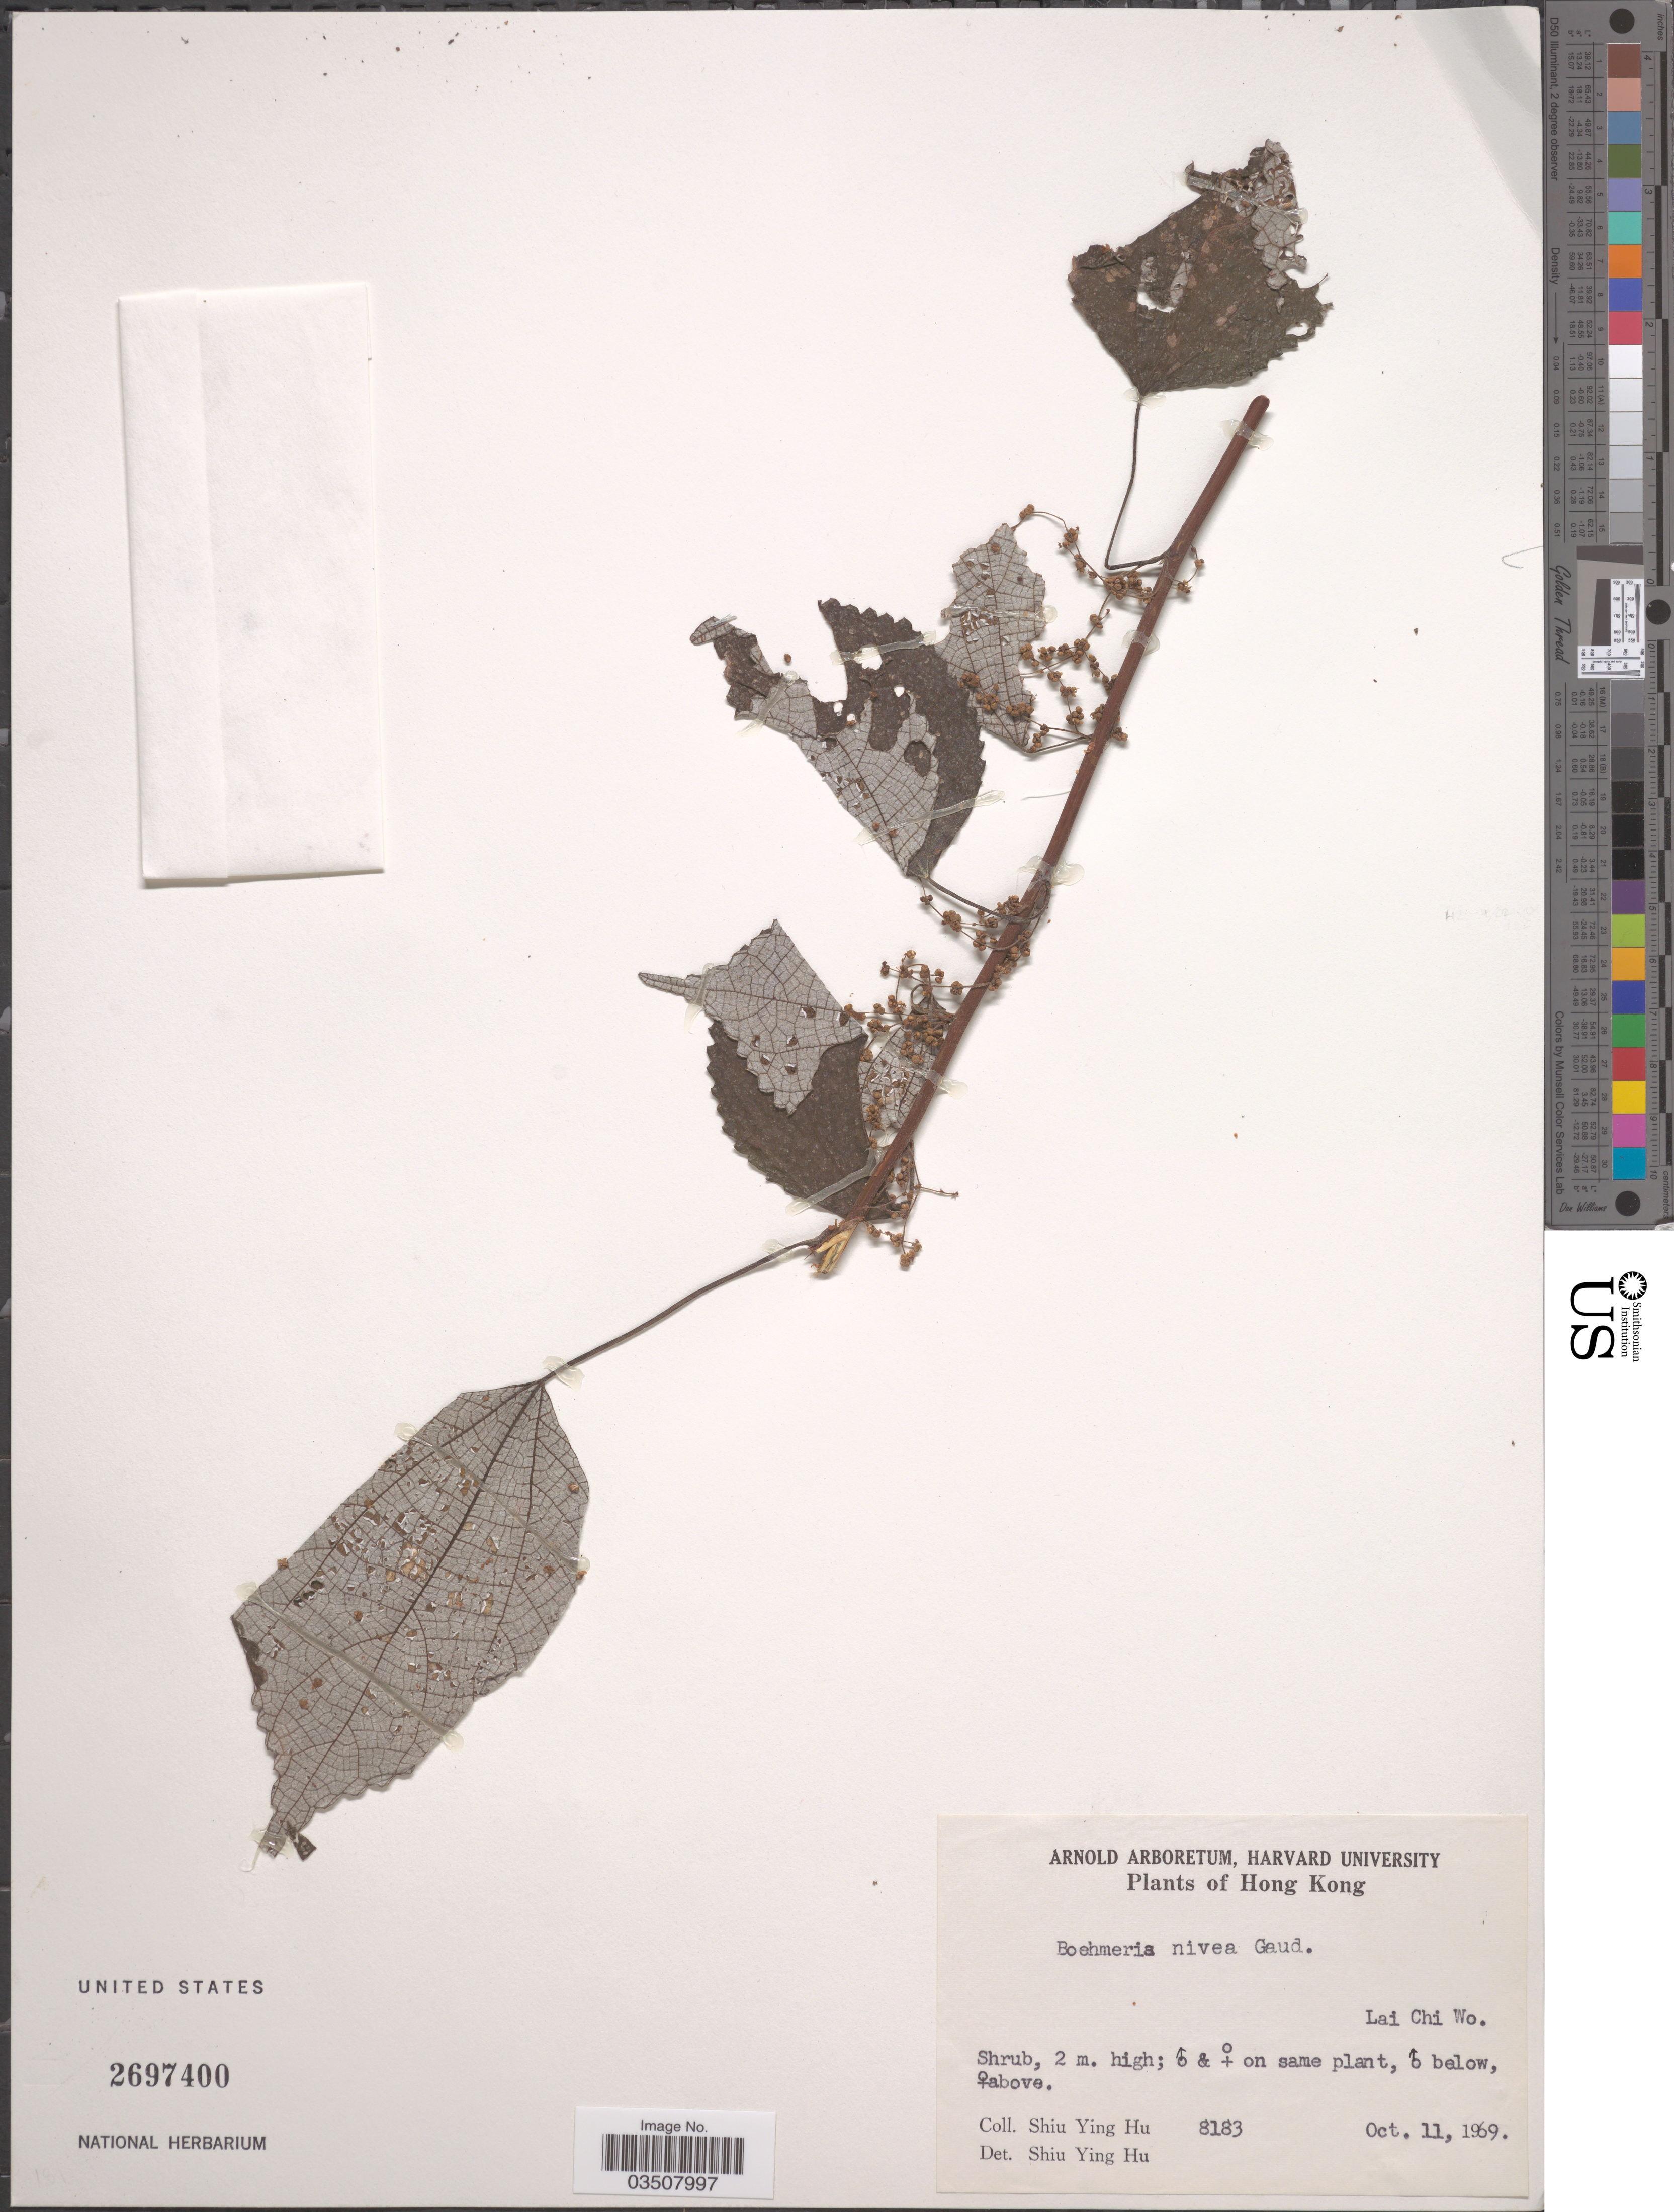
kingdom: Plantae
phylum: Tracheophyta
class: Magnoliopsida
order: Rosales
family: Urticaceae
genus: Boehmeria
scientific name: Boehmeria nivea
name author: (L.) Gaudich.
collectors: S. Y. Hu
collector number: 8183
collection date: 1969-10-11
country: China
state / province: Hong Kong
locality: Lai Chi Wo.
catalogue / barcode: US 2697400